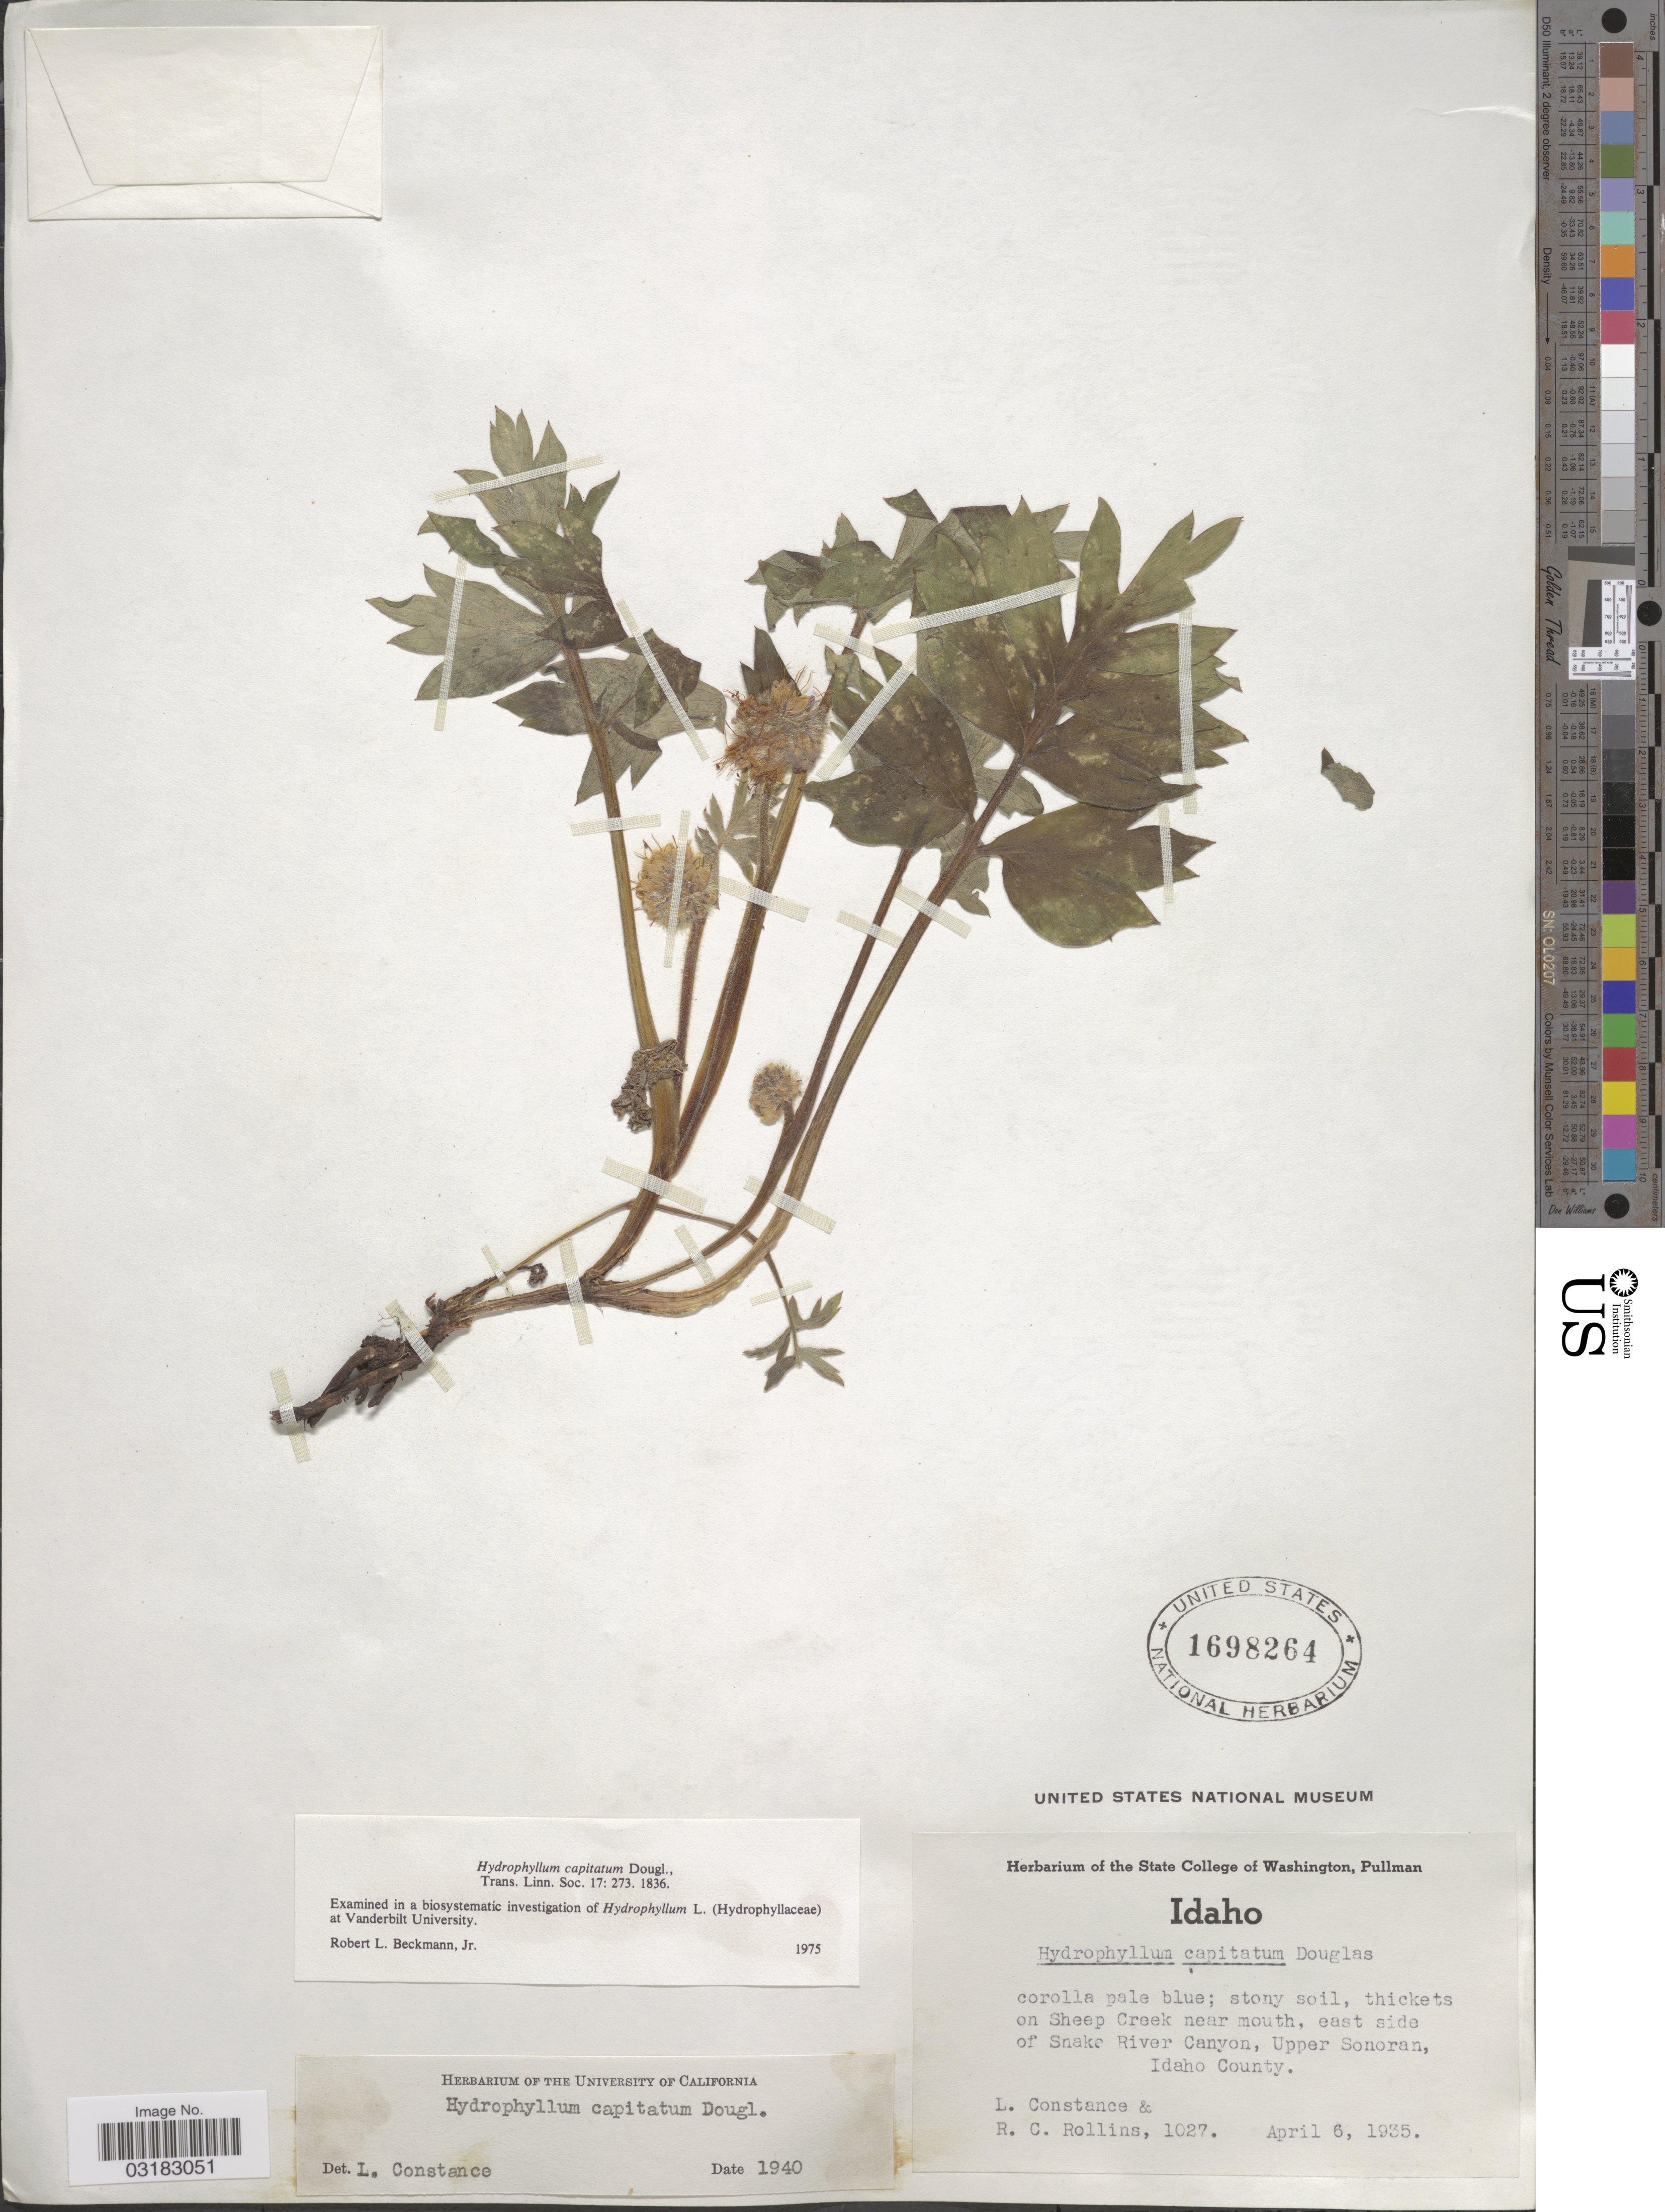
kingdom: Plantae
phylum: Tracheophyta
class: Magnoliopsida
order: Boraginales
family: Hydrophyllaceae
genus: Hydrophyllum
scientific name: Hydrophyllum capitatum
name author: Douglas ex Benth.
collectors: L. Constance & R. C. Rollins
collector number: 1027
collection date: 1935-04-06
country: United States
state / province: Idaho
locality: Sheep Creek near mouth, east side of Snake River Canyon. Upper Sonoran, Idaho County.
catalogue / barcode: US 1698264